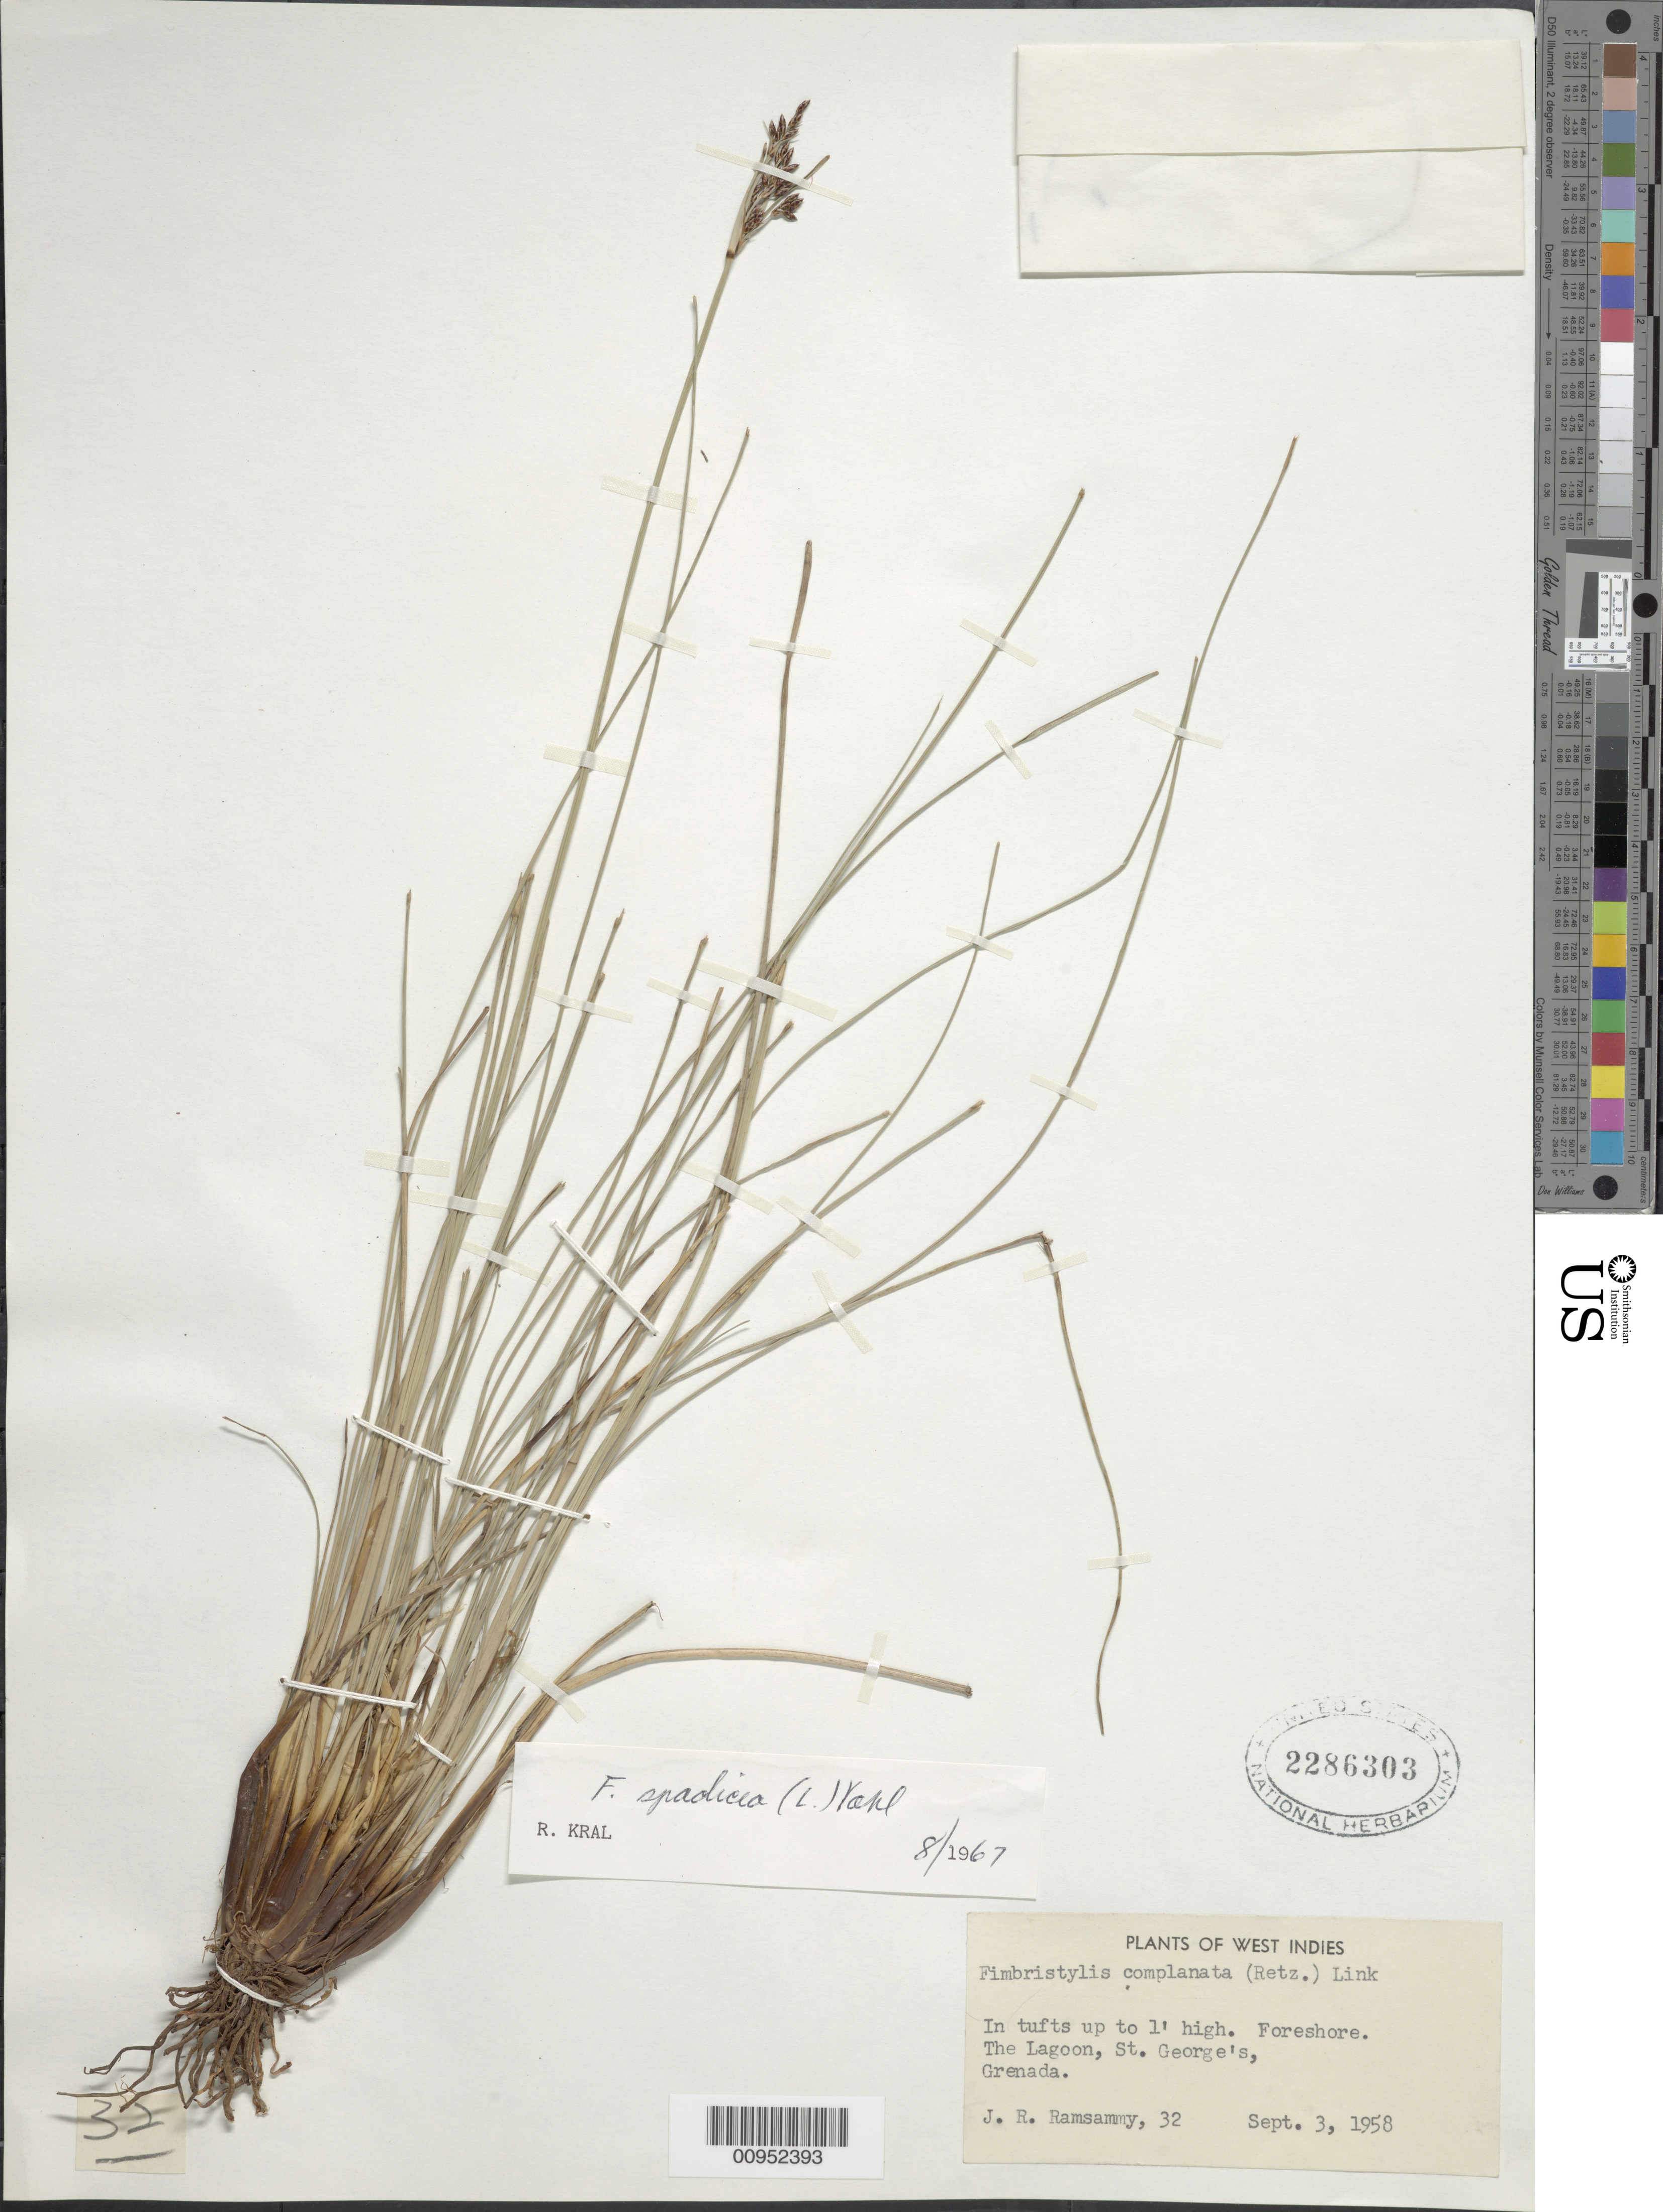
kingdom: Plantae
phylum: Tracheophyta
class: Liliopsida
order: Poales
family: Cyperaceae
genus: Fimbristylis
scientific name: Fimbristylis spadicea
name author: (L.) Vahl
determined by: Kral, Robert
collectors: J. Ramsammy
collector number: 32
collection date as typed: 03 Sep 1958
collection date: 1958-09-03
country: Grenada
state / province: Saint George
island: Grenada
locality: The Lagoon, St. George's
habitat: Foreshore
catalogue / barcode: US 2286303